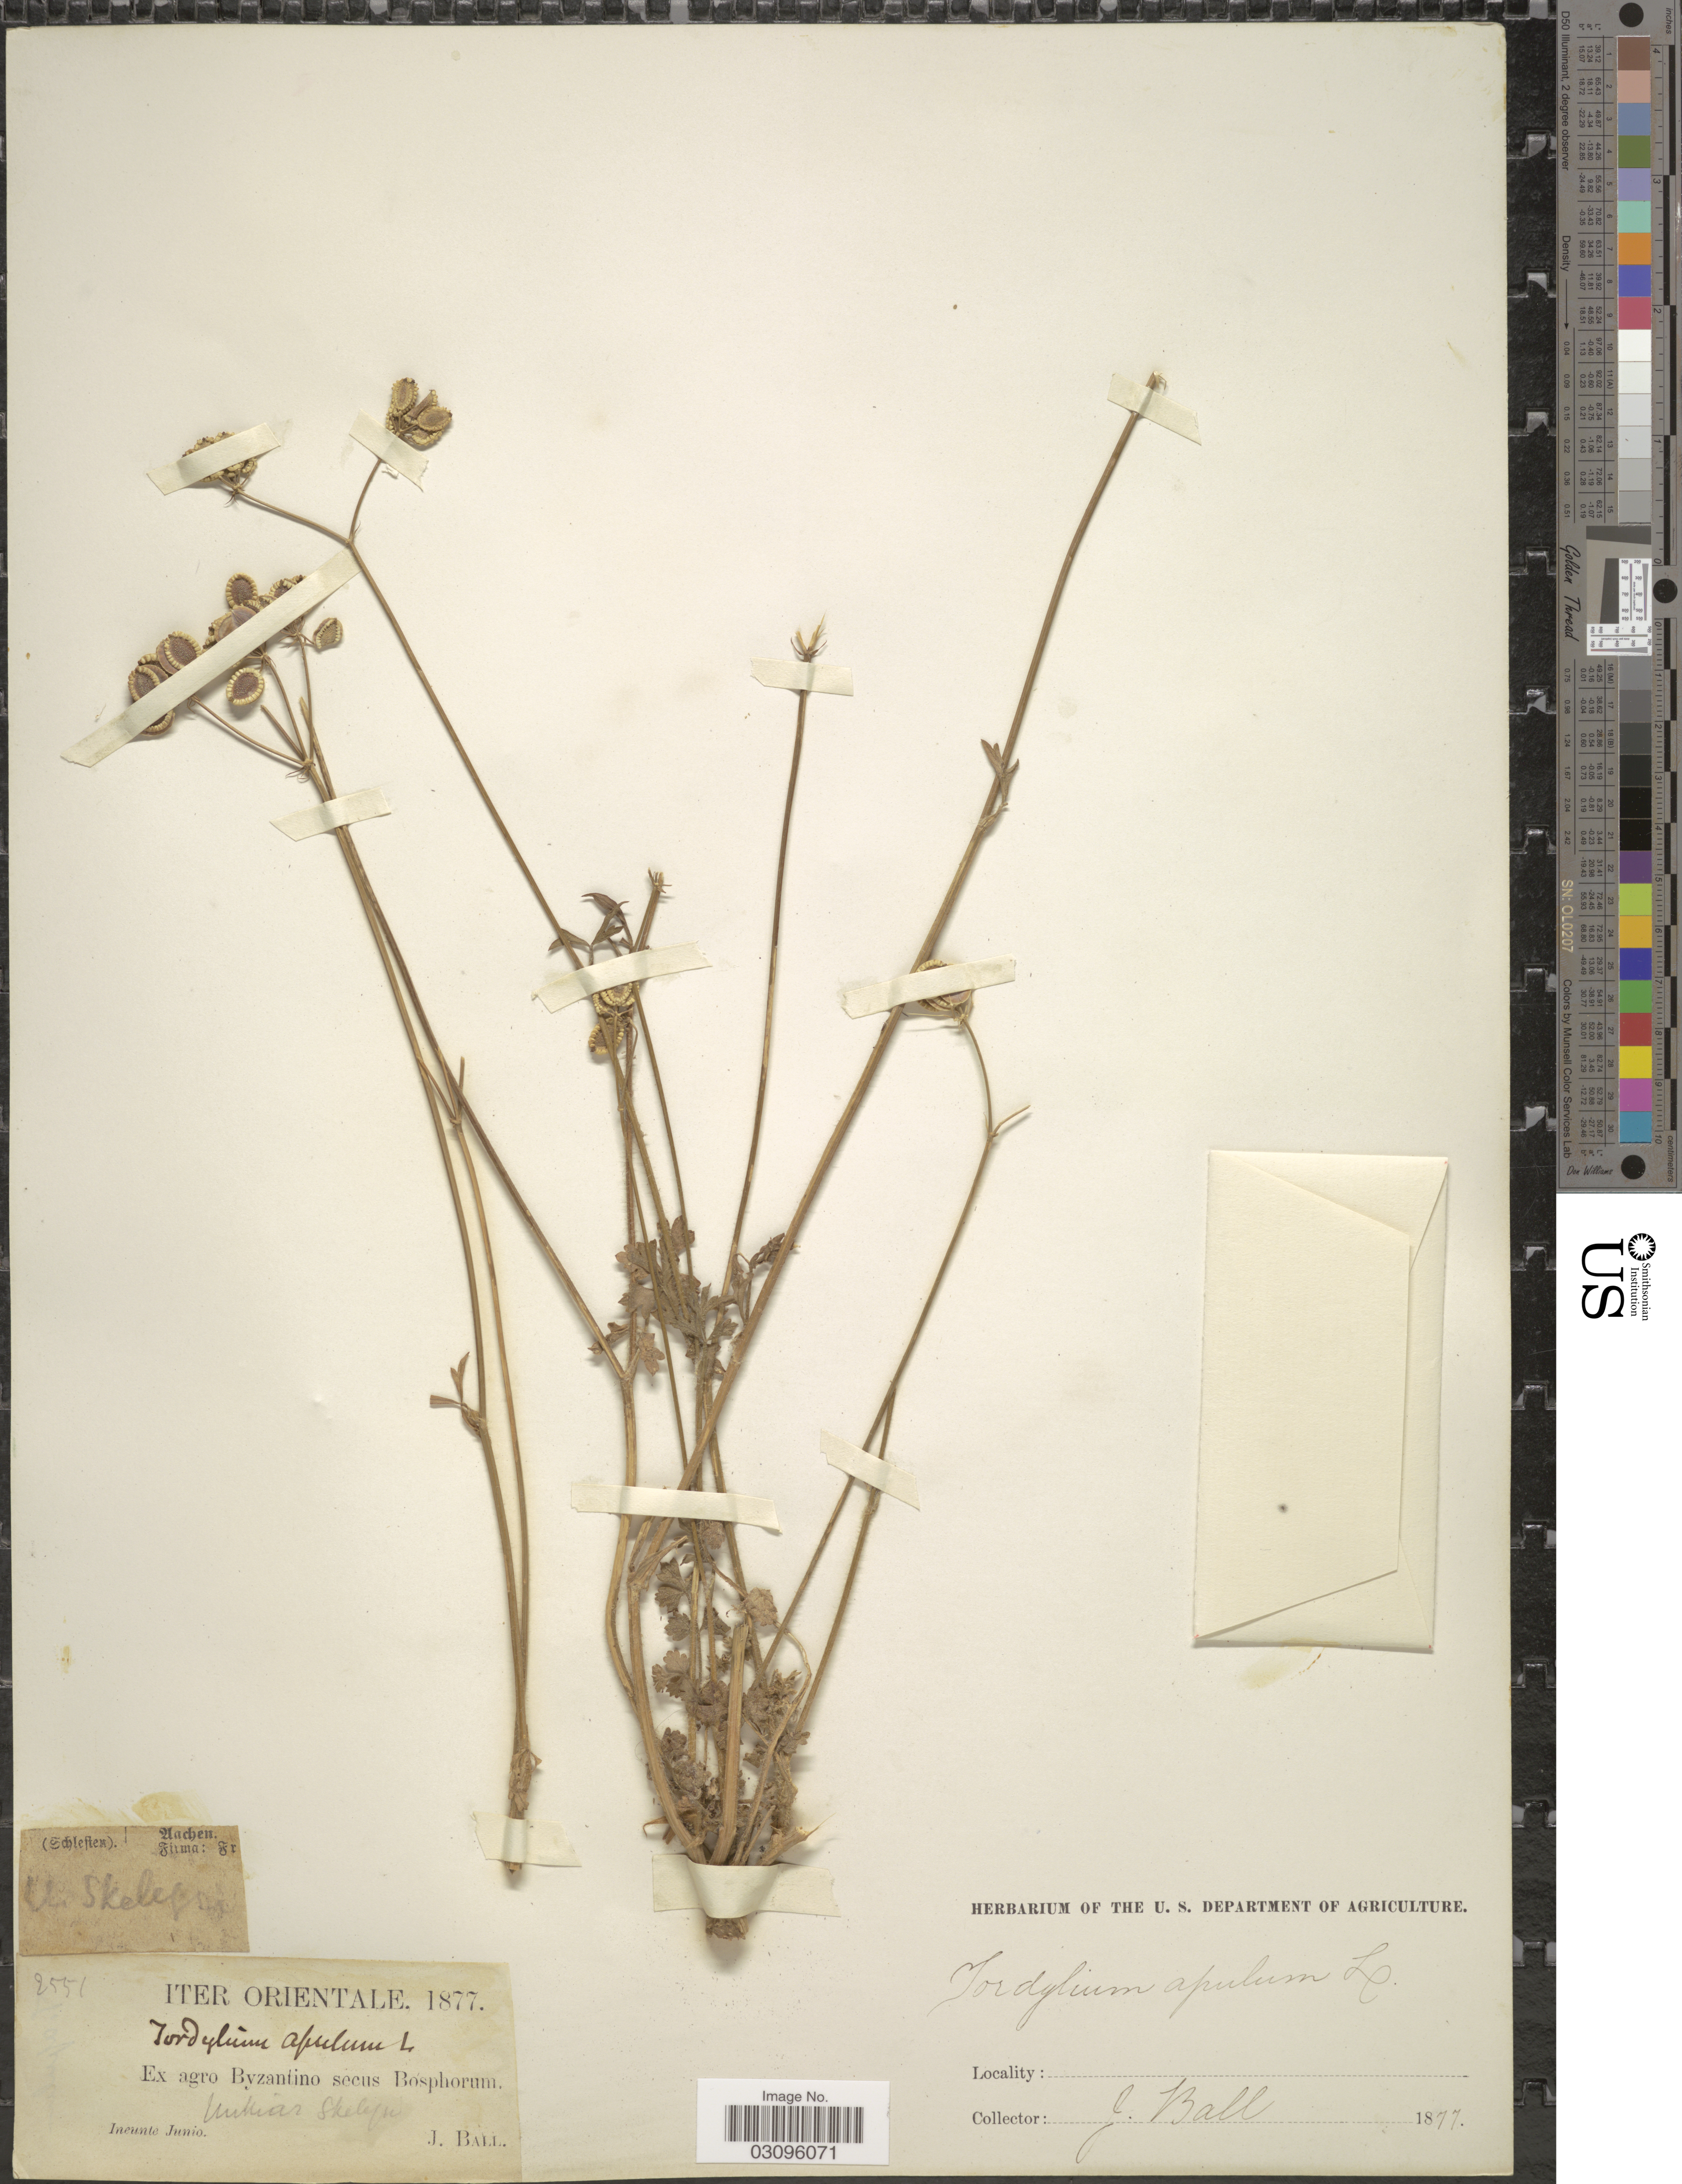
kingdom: Plantae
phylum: Tracheophyta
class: Magnoliopsida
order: Apiales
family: Apiaceae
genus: Tordylium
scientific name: Tordylium apulum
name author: L.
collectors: J. Ball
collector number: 2551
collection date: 1877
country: Turkey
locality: Iter Orientale. Ex agro Byzantino secus Bosphorum.